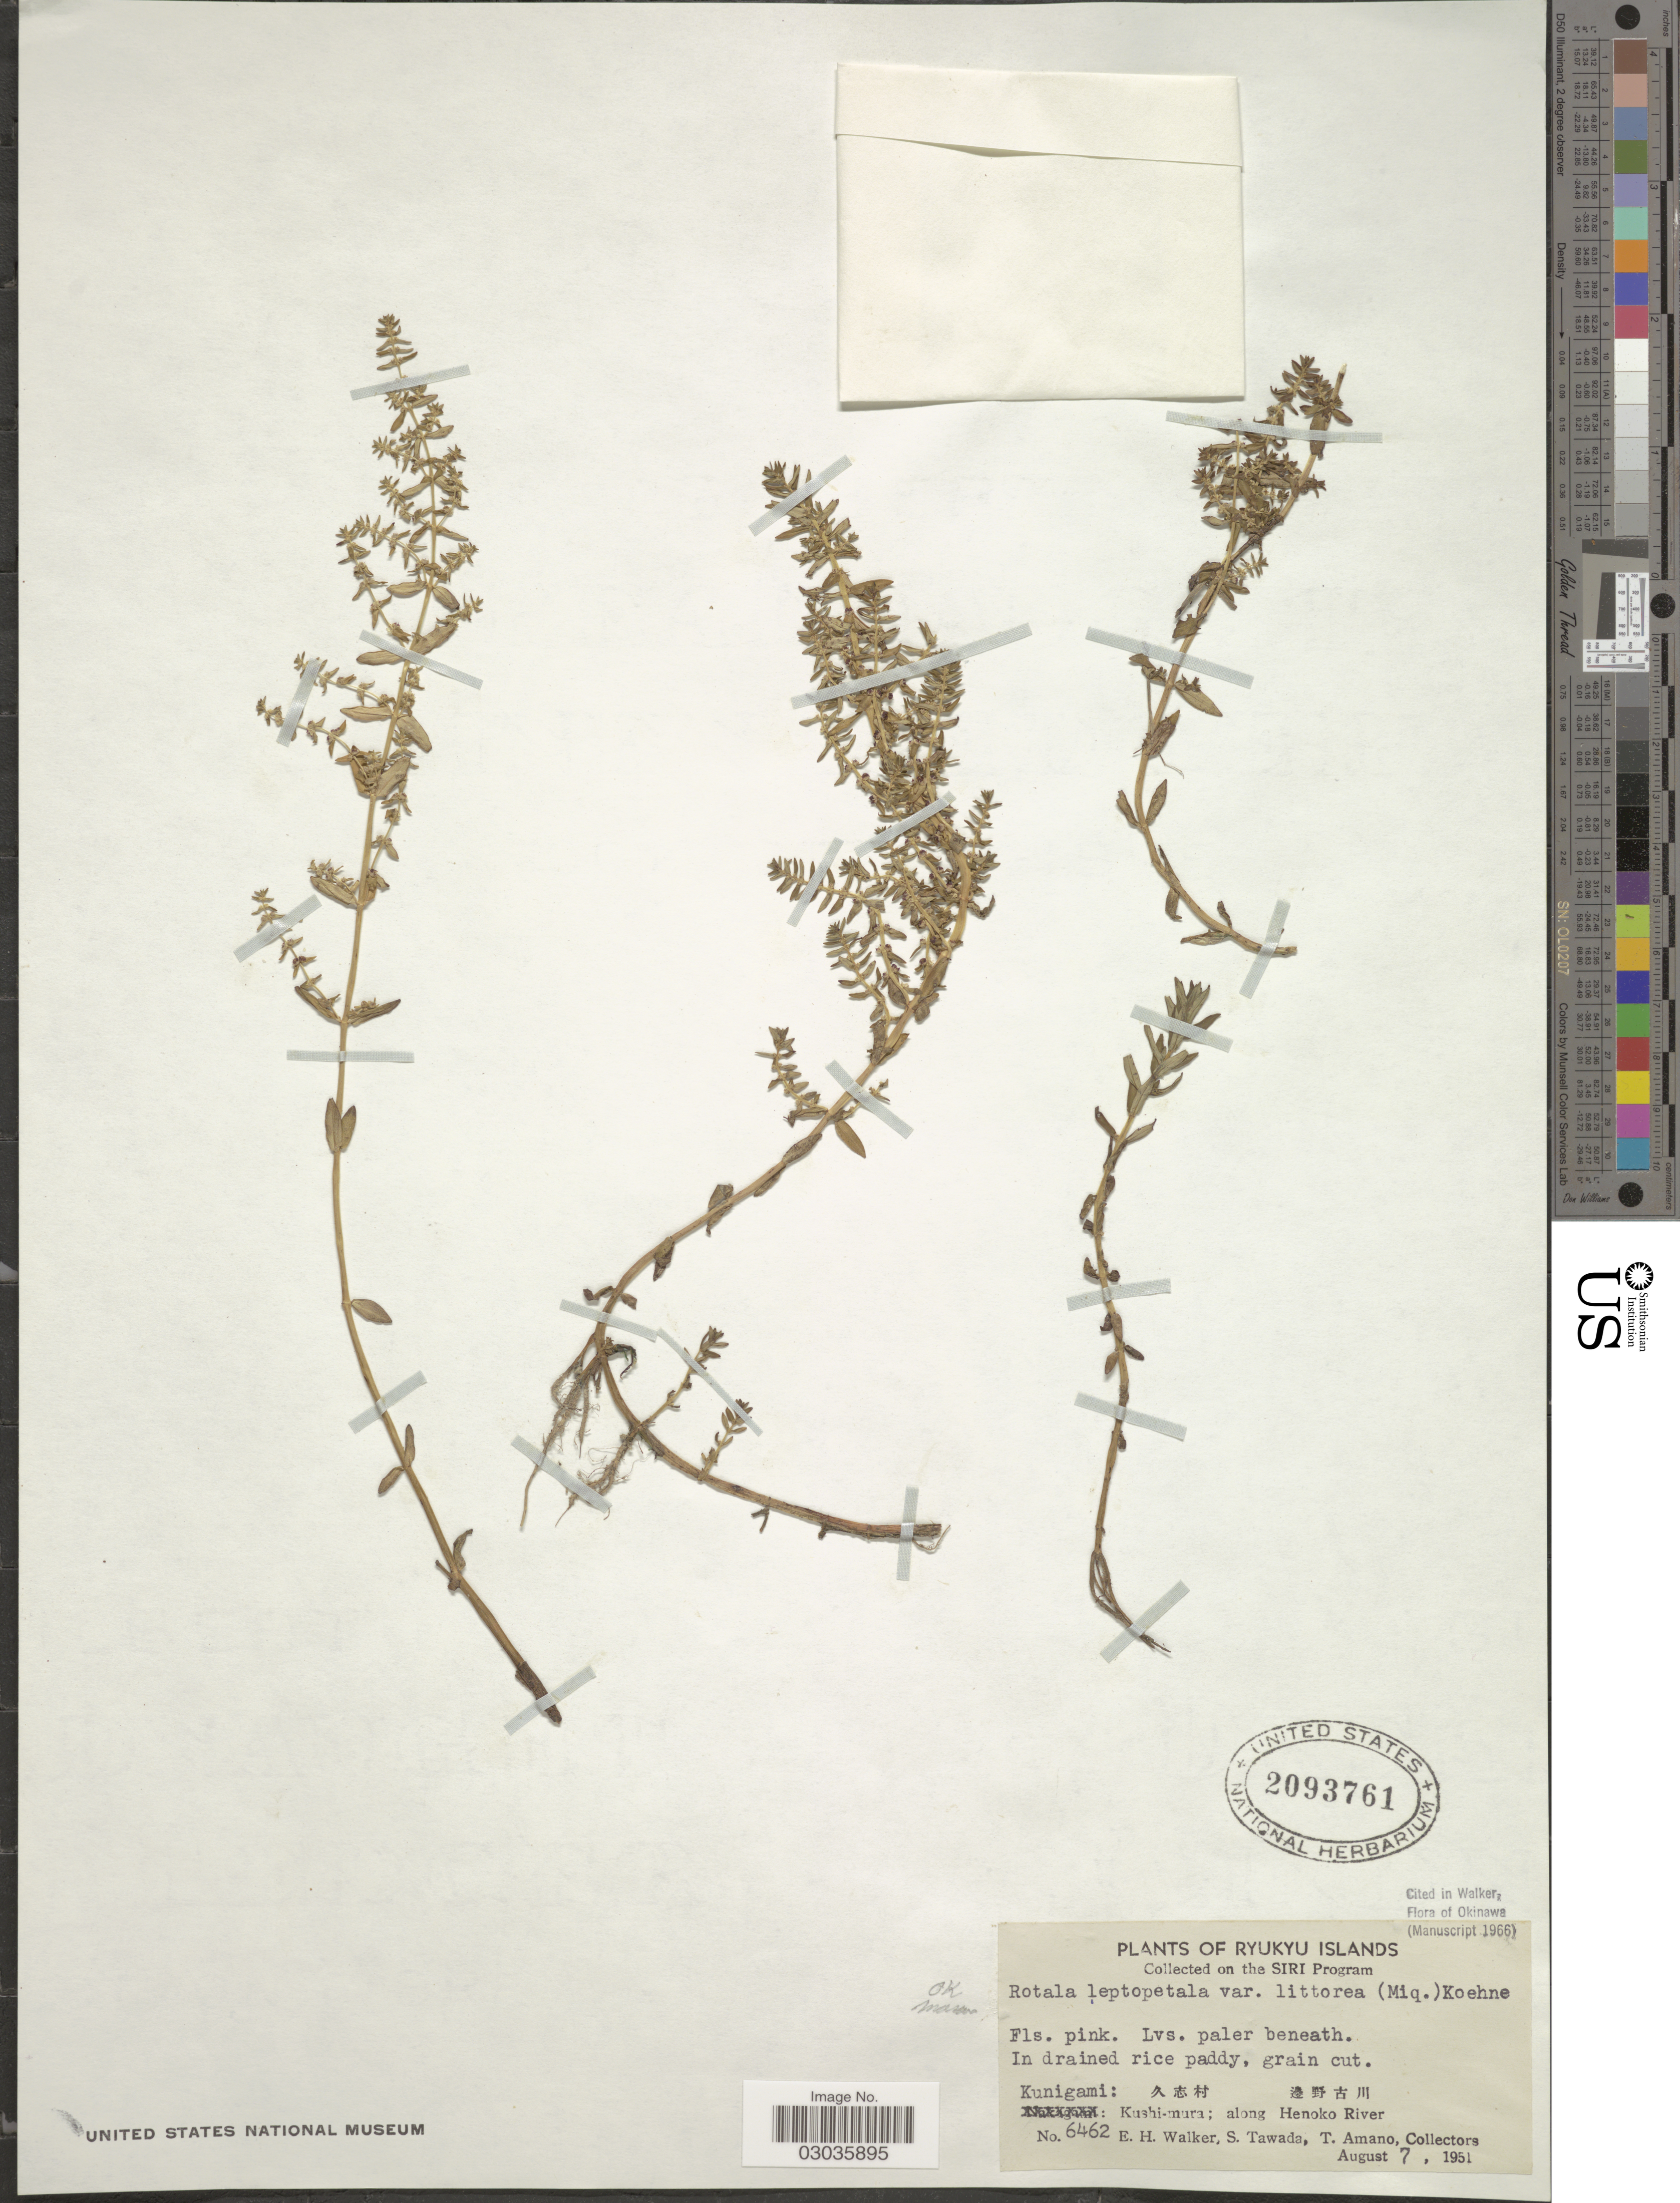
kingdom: Plantae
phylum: Tracheophyta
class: Magnoliopsida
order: Myrtales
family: Lythraceae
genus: Rotala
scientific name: Rotala rosea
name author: (Poir.) C.D.K. Cook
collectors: E. H. Walker, S. Tawada & T. Amano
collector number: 6462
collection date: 1951-08-07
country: Japan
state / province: Okinawa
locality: Ryukyu Islands, Kunigami: Kushi-mura; along Henoko River.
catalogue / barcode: US 2093761